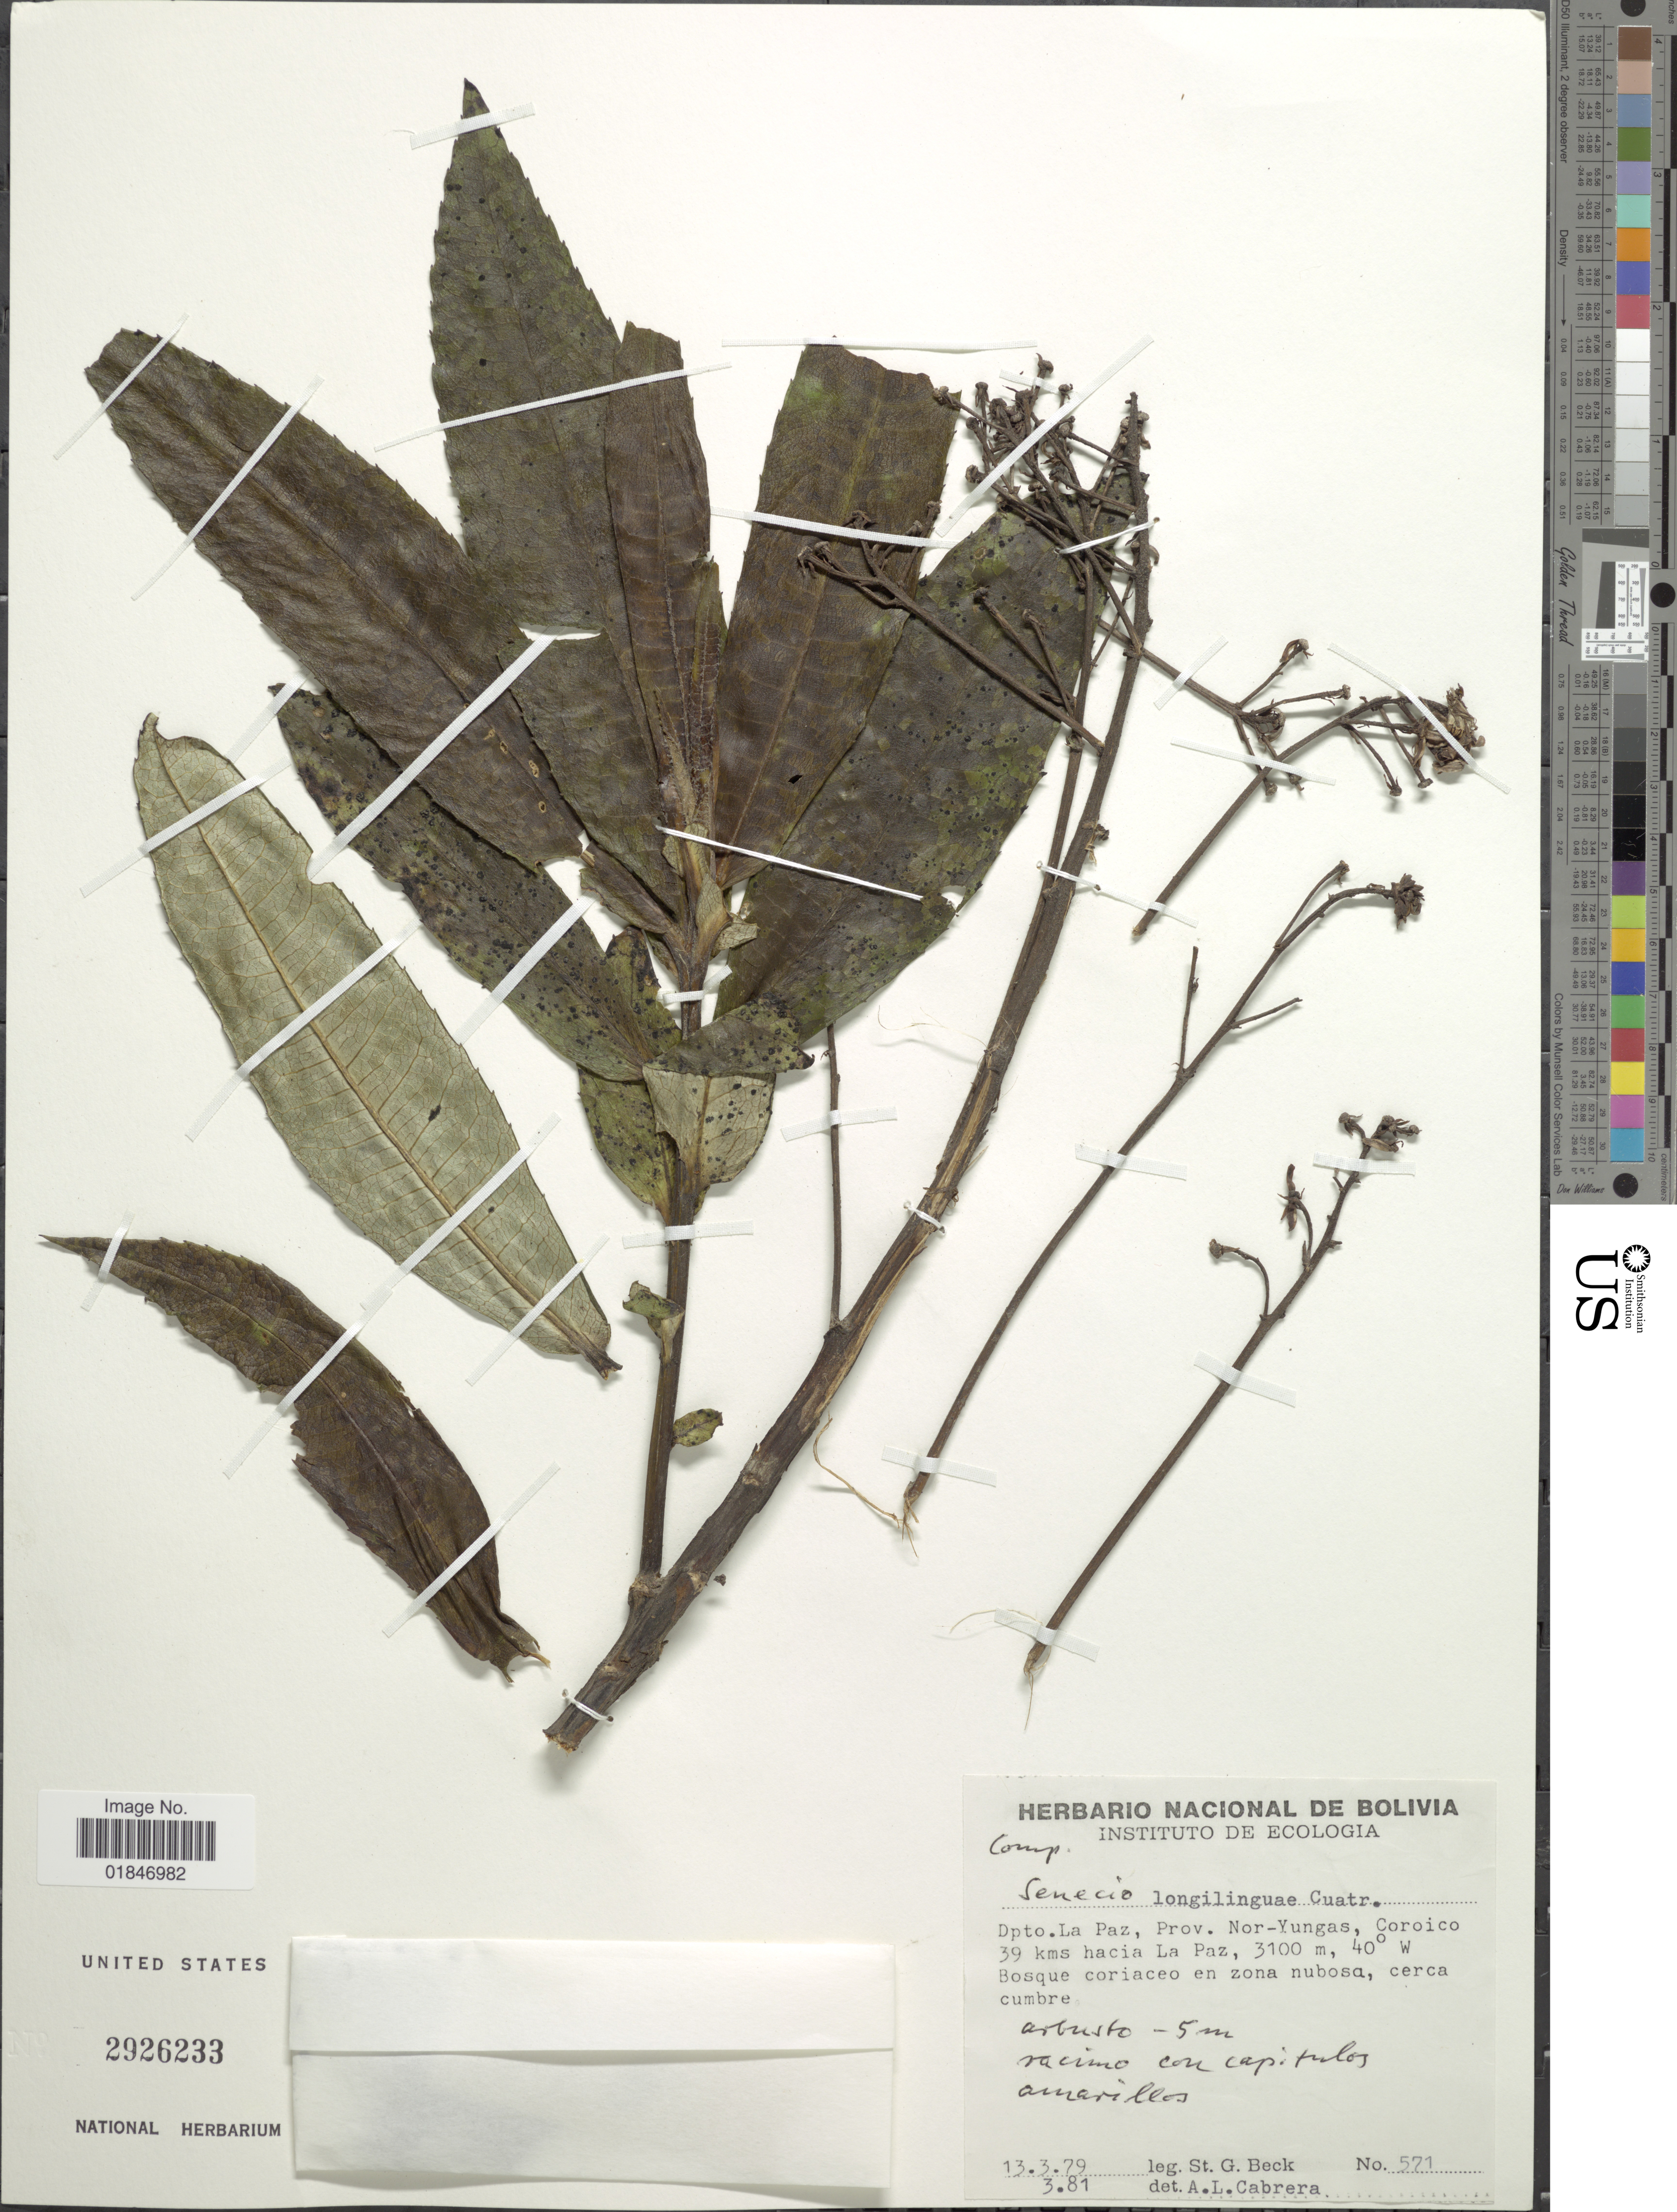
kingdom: Plantae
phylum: Tracheophyta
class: Magnoliopsida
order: Asterales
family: Asteraceae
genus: Dendrophorbium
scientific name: Dendrophorbium longilinguae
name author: (Cuatrec.) C. Jeffrey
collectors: S. G. Beck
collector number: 571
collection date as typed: Transcribed d/m/y: 13/3/79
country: Bolivia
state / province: La Paz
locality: Dpto. La Paz., Prov. Nor-Yungas, Coroico 39 kms hacia La Paz.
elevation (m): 3100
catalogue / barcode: US 2926233